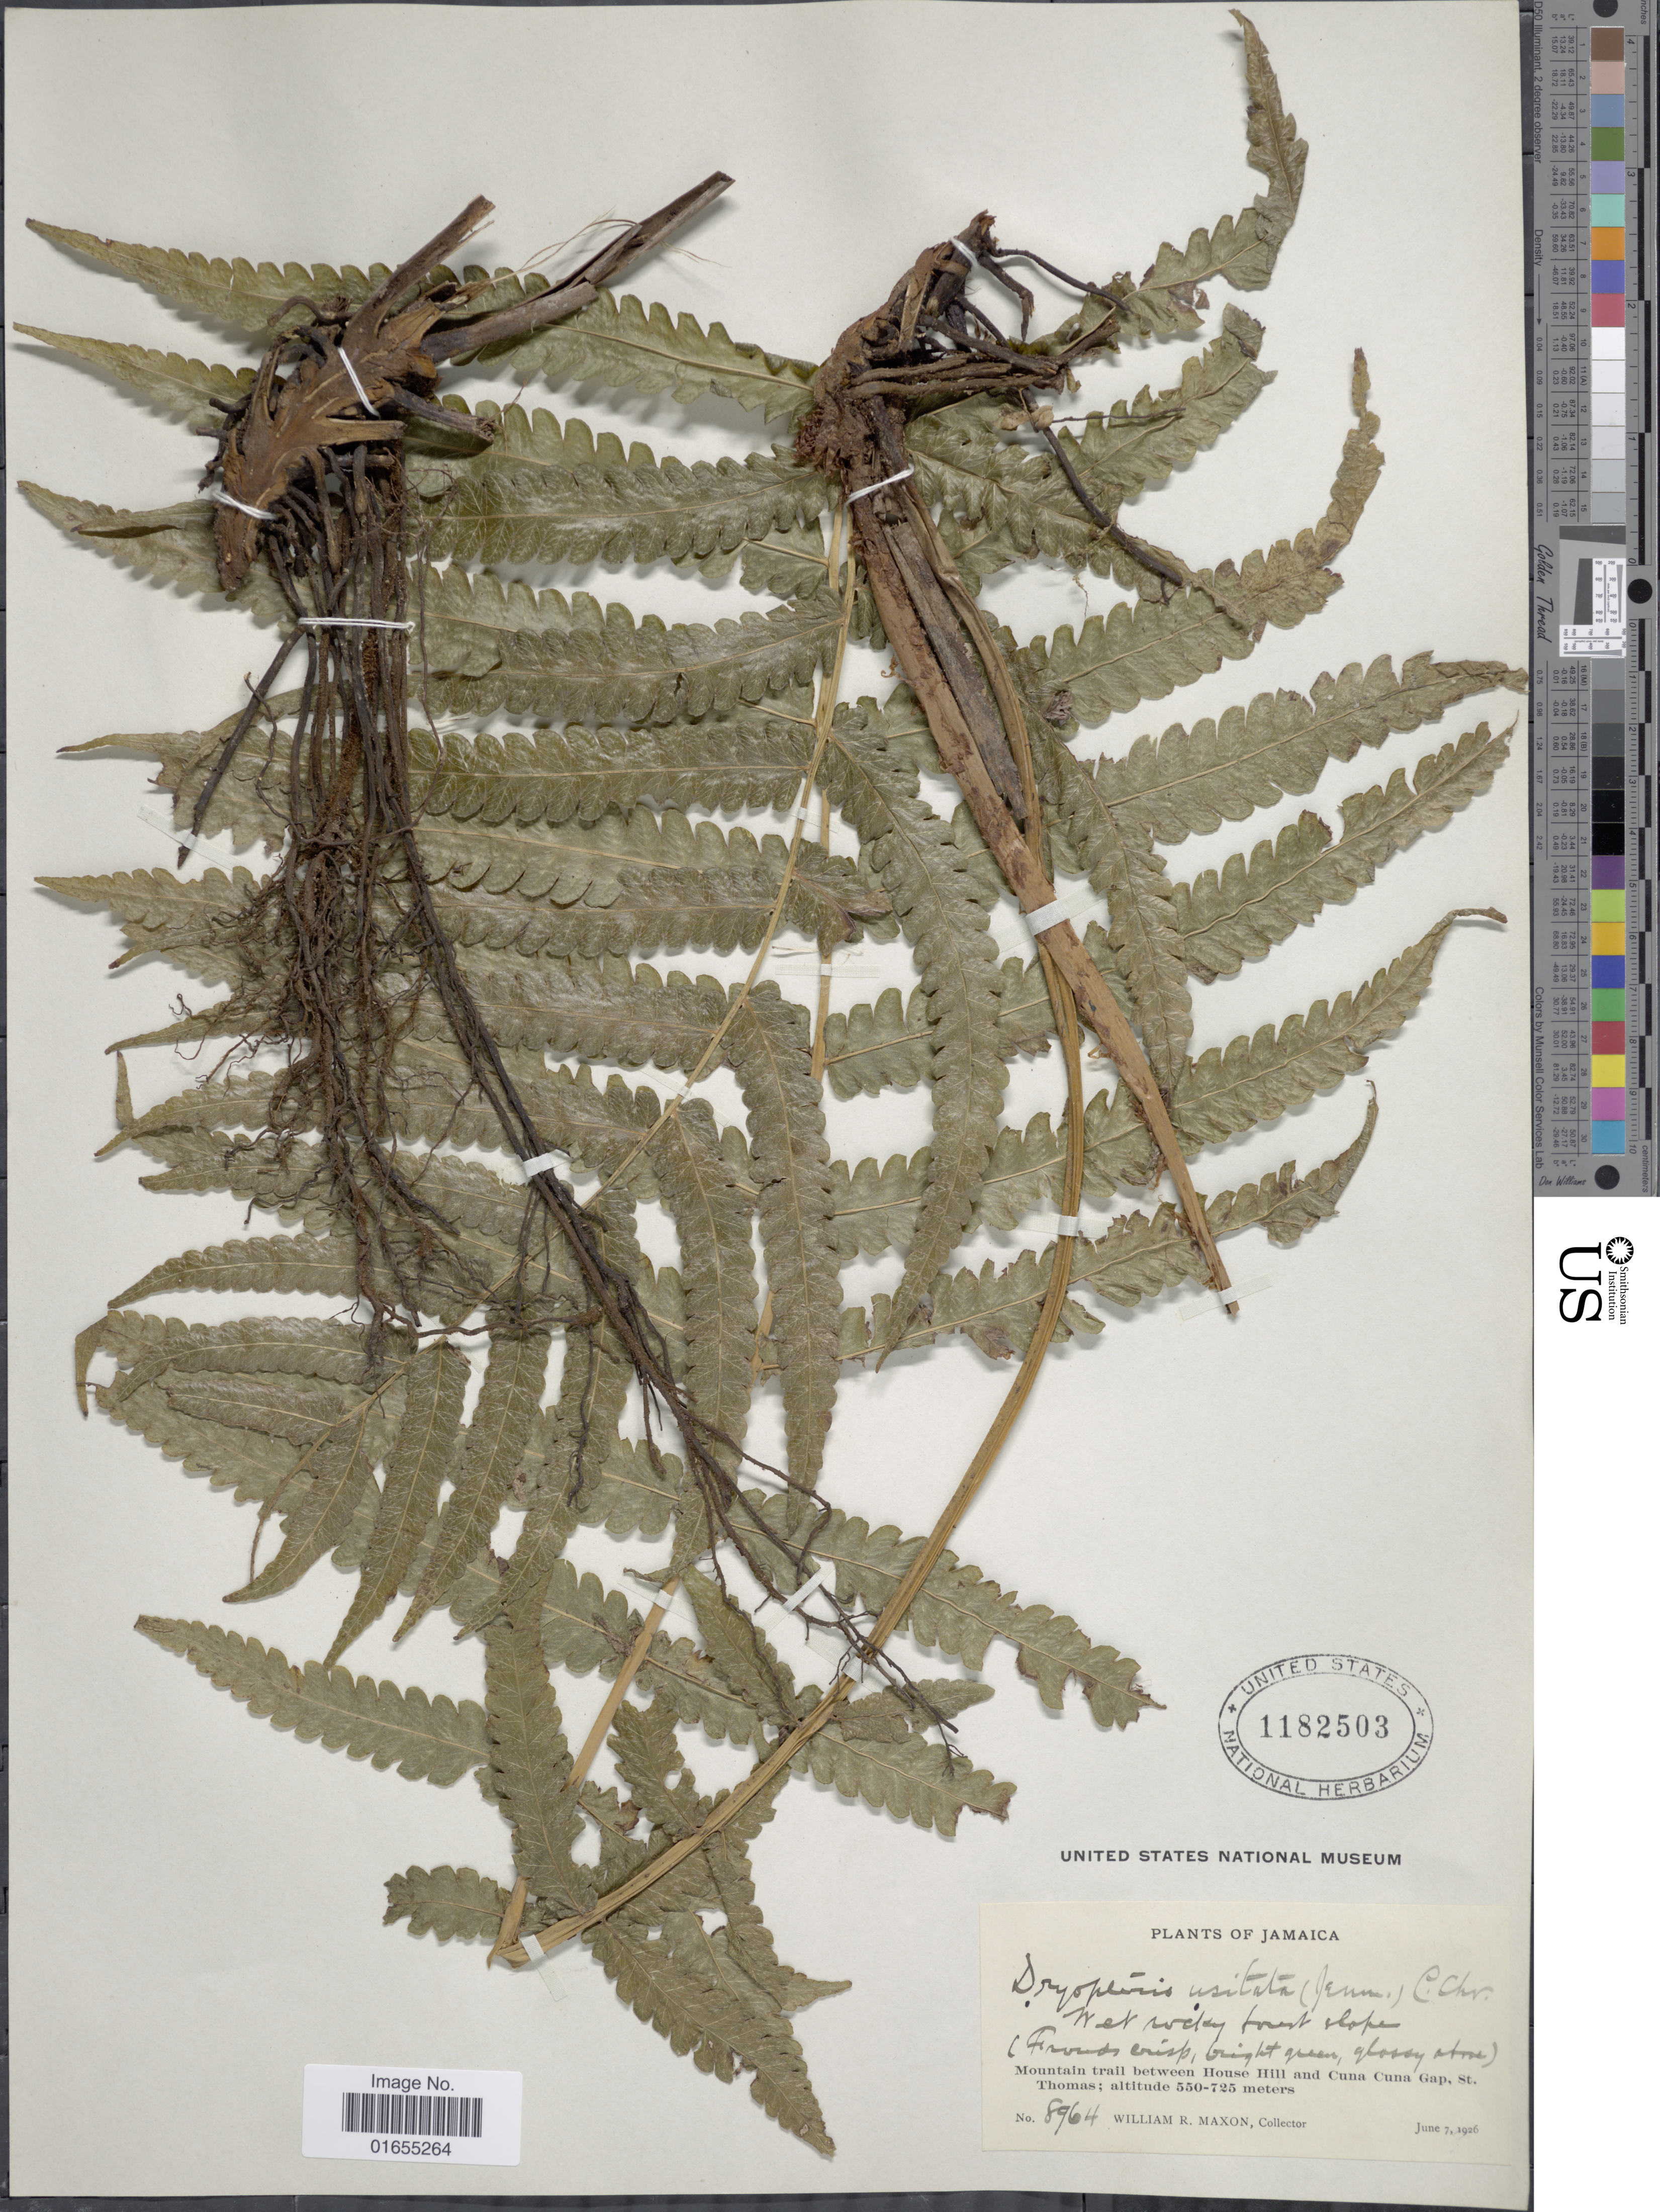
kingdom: Plantae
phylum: Tracheophyta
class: Polypodiopsida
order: Polypodiales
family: Thelypteridaceae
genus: Goniopteris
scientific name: Goniopteris venusta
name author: (Heward) Pic. Serm.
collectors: W. R. Maxon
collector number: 8964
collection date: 1926-06-07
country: Jamaica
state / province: Saint Thomas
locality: Mountain trail between House Hill and Cuna Cuna Gap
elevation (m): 550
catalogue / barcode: US 1182503